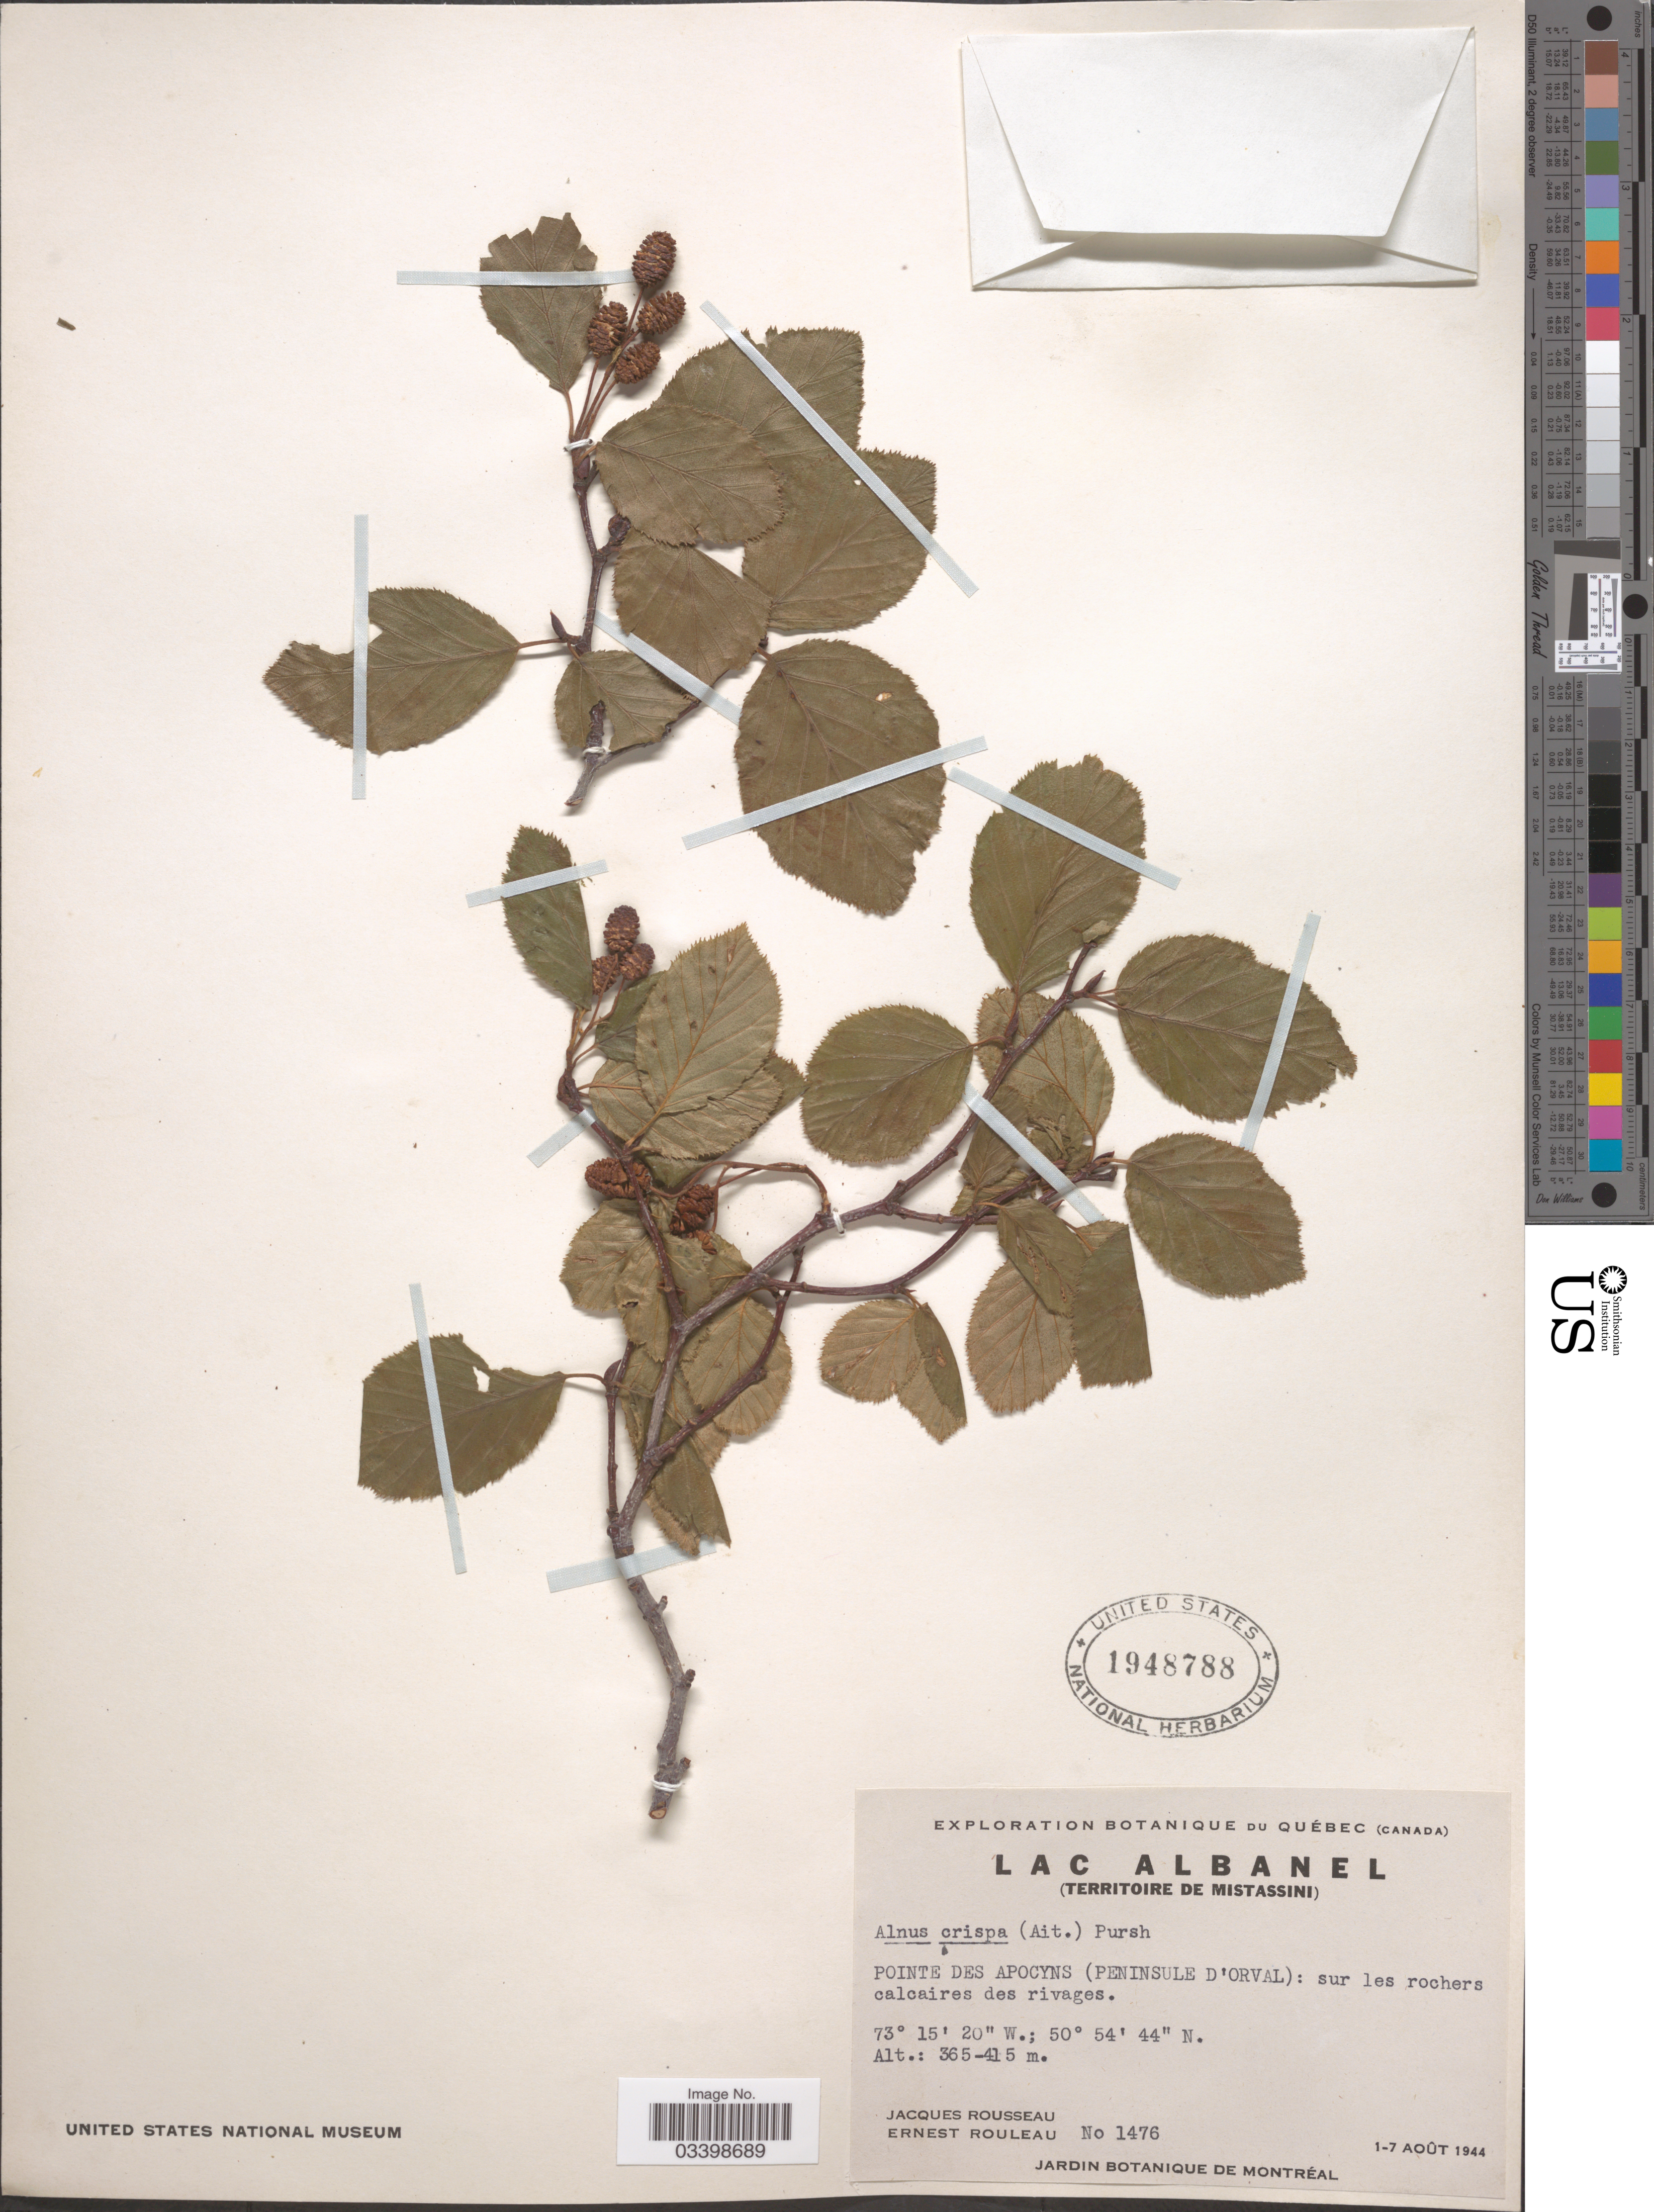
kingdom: Plantae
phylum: Tracheophyta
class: Magnoliopsida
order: Fagales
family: Betulaceae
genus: Alnus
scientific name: Alnus viridis subsp. crispa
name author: (Aiton) Turrill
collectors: J. Rousseau & E. Rouleau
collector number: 1476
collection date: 1944-08-01/1944-08-07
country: Canada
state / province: Quebec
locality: Lac Albanel (Territoire de Mistassini). Pointe des Apocyns (Peninsule d'Orval).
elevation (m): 365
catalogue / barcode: US 1948788